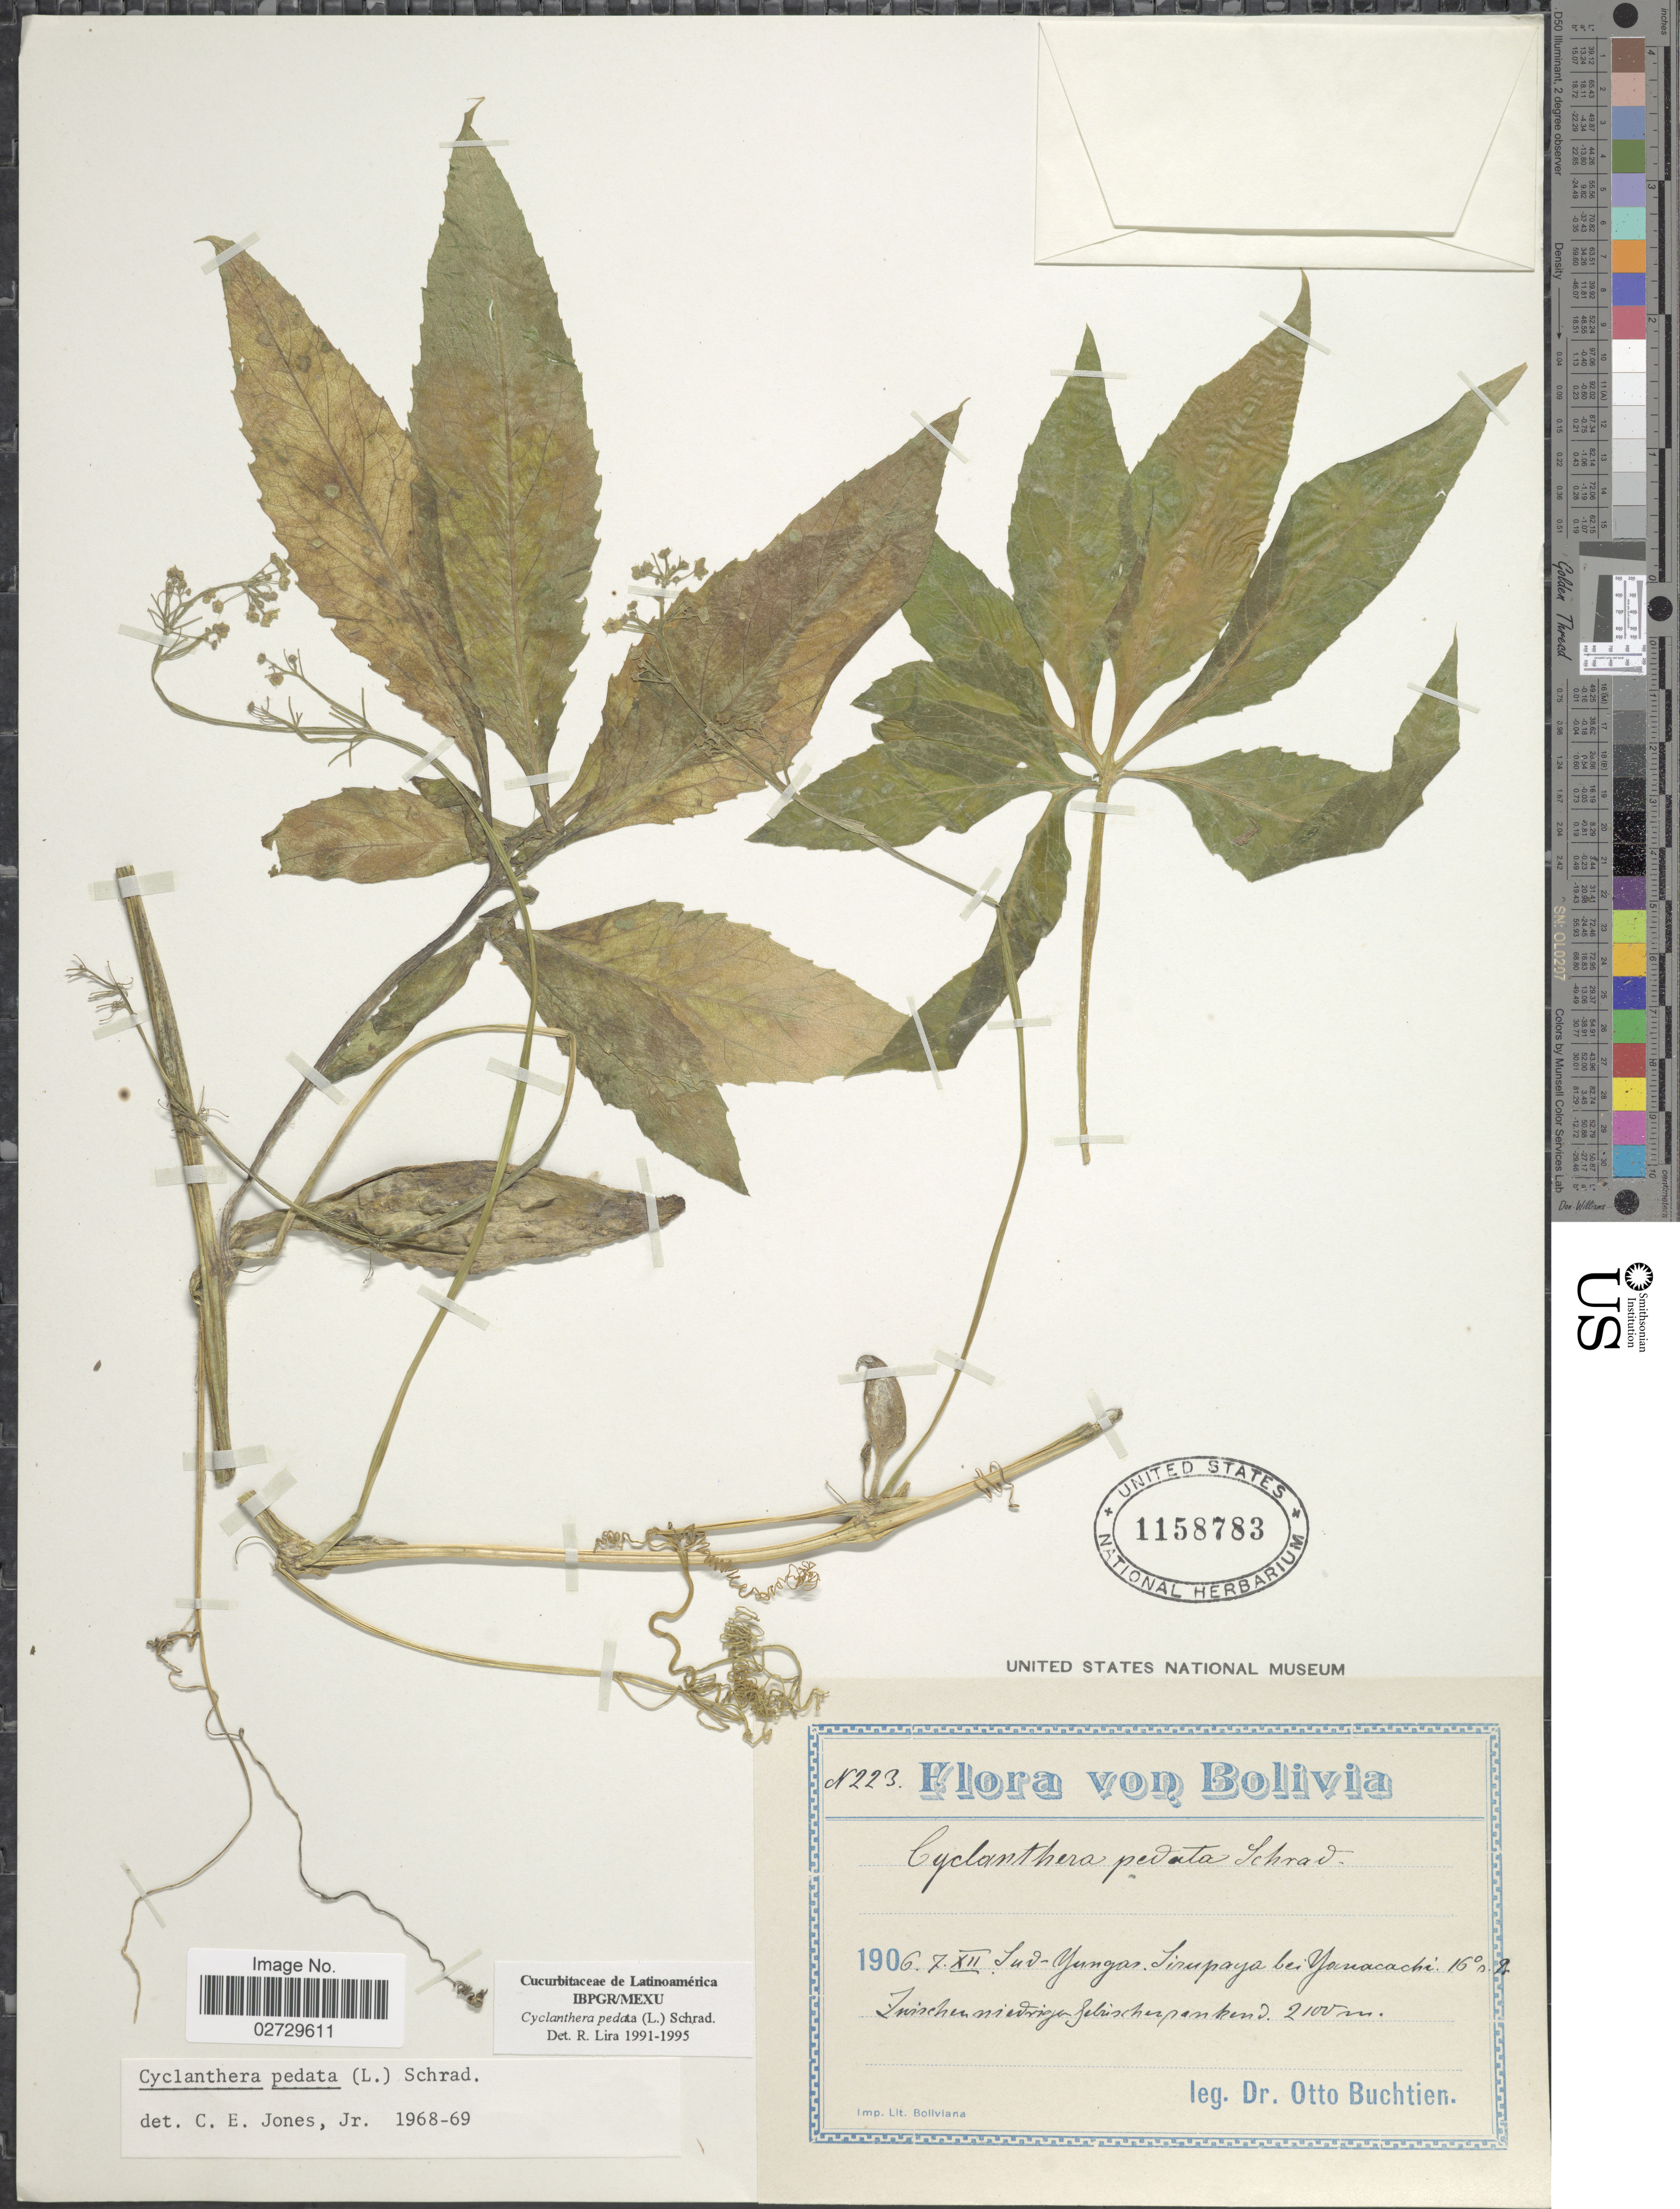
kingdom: Plantae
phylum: Tracheophyta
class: Magnoliopsida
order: Cucurbitales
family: Cucurbitaceae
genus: Cyclanthera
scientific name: Cyclanthera pedata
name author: (L.) Schrad.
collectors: O. Buchtien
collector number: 223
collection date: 1906-12-07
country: Bolivia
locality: Sud- Yungas. Sirapaya bei Yanacachi 16° BR.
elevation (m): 2100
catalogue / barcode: US 1158783